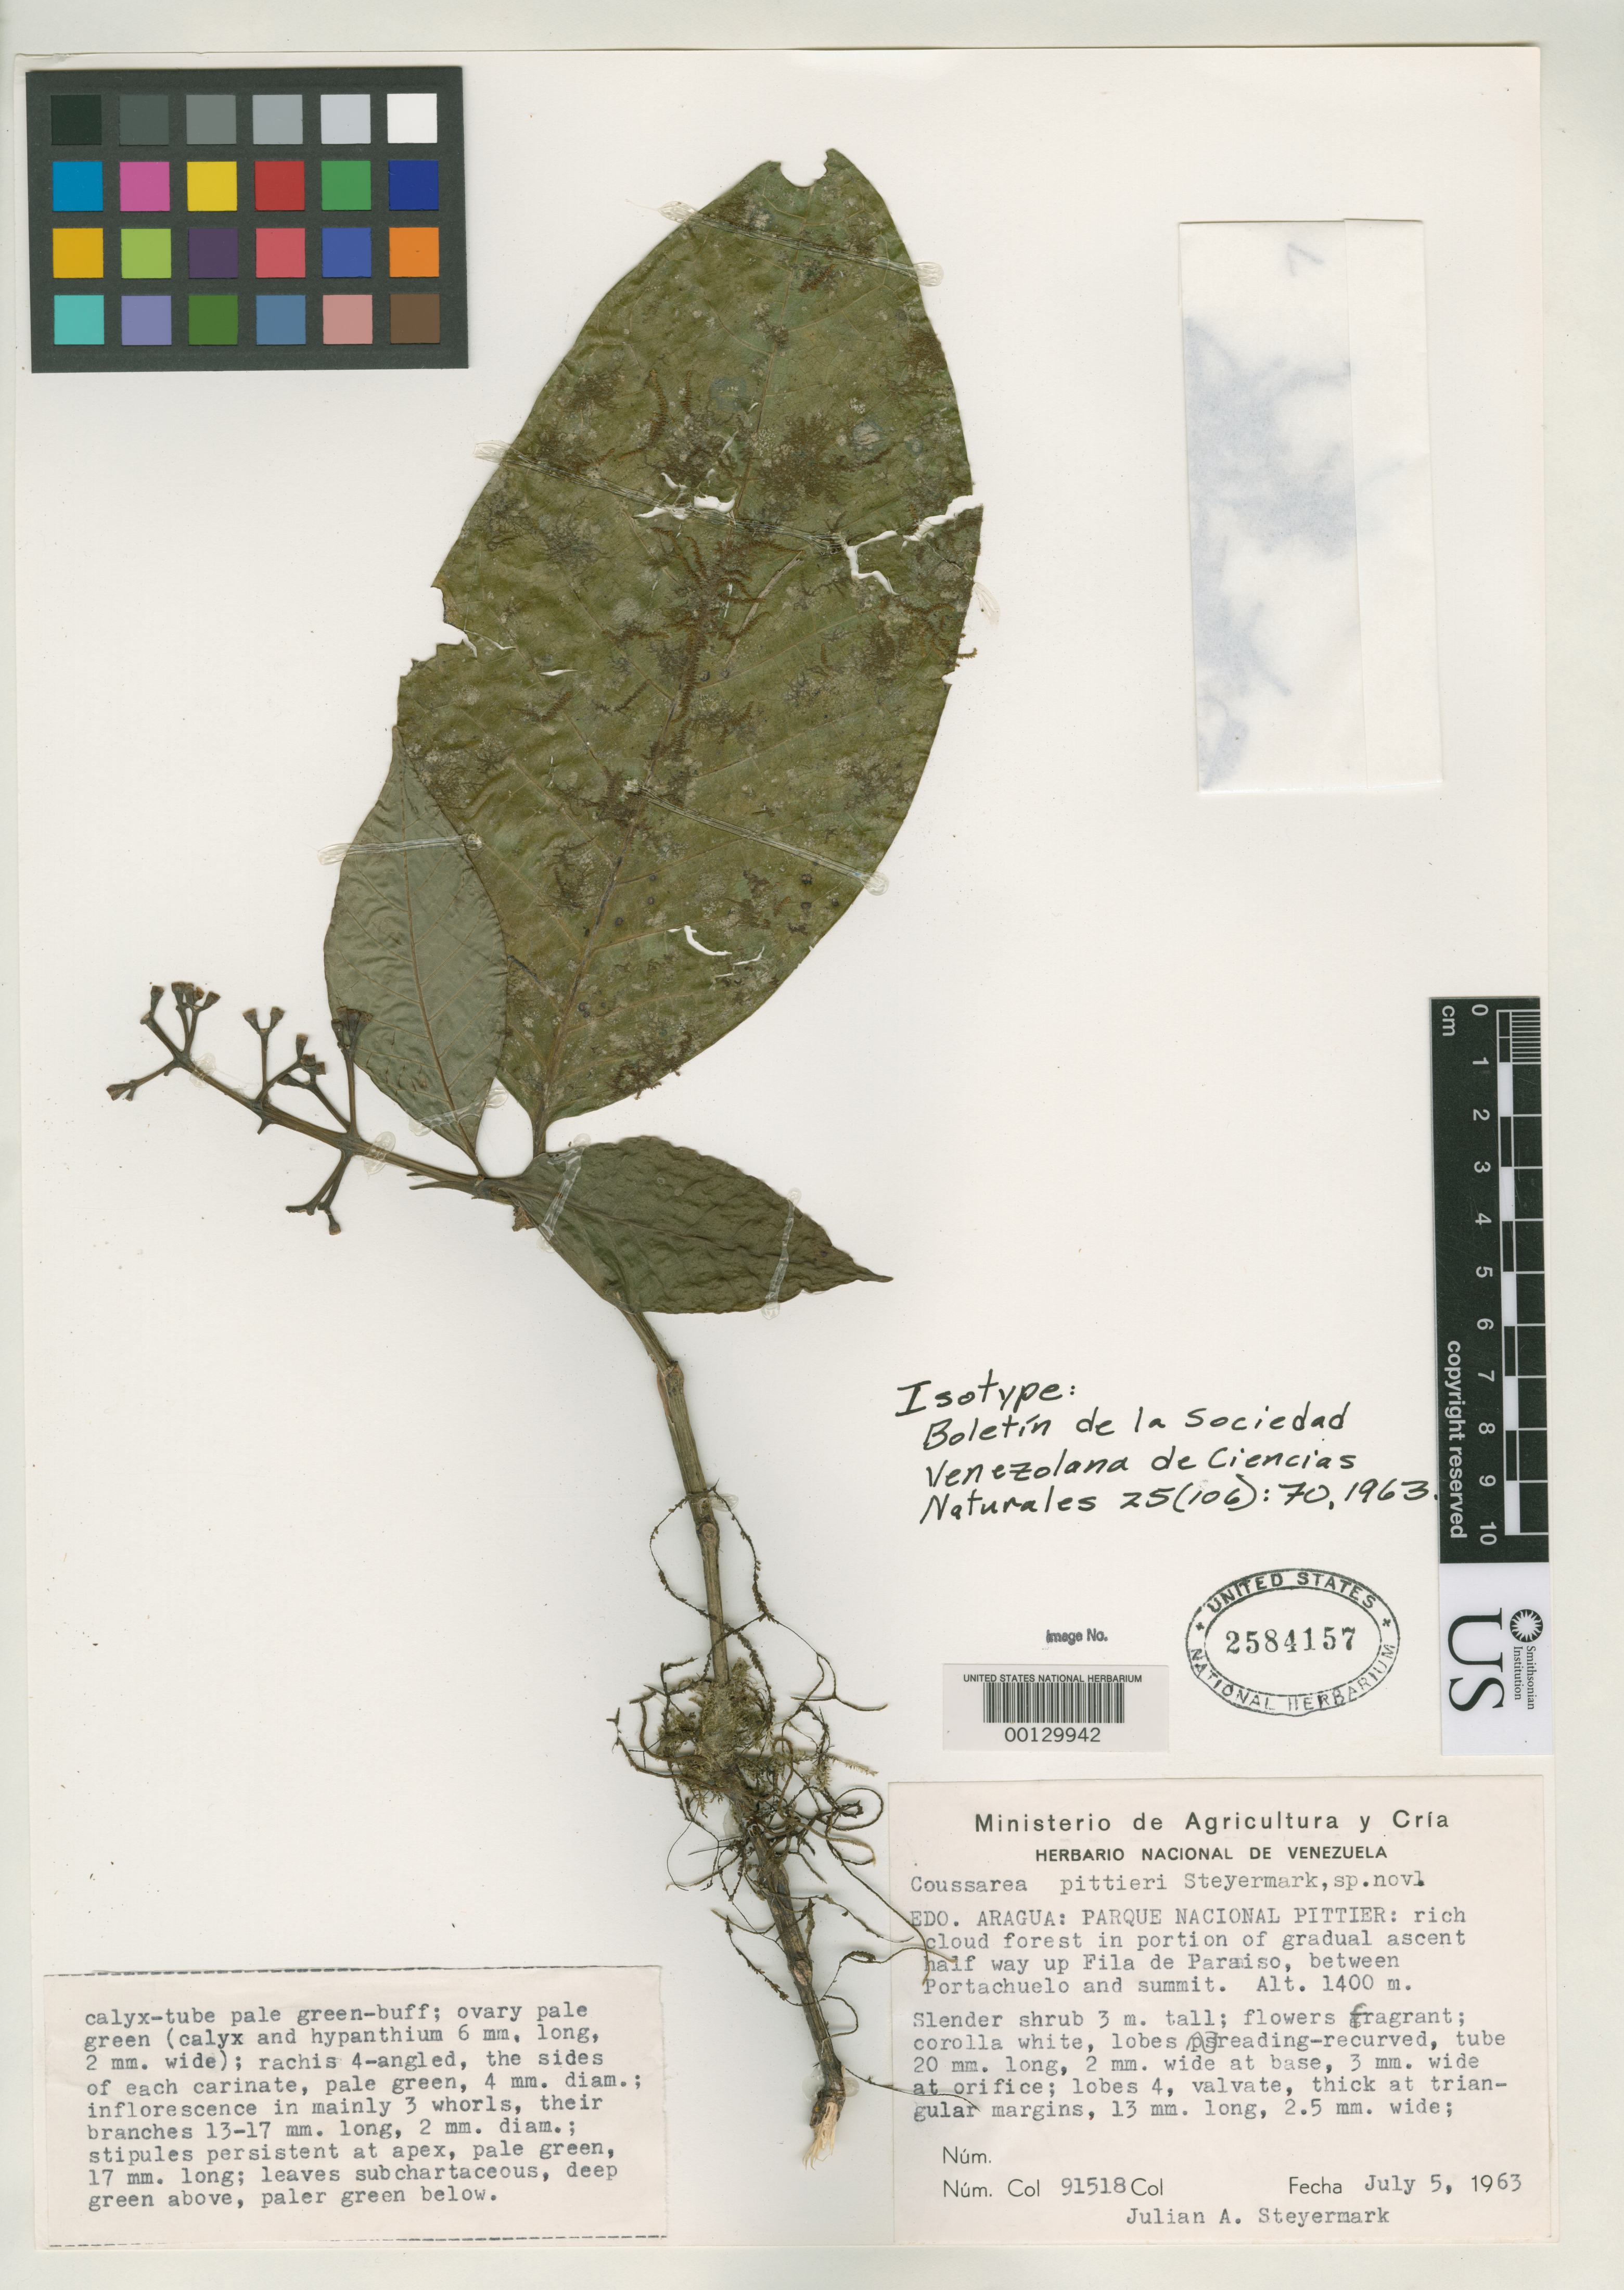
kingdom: Plantae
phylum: Tracheophyta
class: Magnoliopsida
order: Gentianales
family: Rubiaceae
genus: Coussarea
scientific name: Coussarea pittieri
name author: Steyerm.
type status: Isotype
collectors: J. Steyermark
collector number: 91518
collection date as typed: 05 Jul 1963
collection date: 1963-07-05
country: Venezuela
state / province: Aragua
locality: Parque Nacional "H. Pittier", Fila de Paraiso.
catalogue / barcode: US 2584157